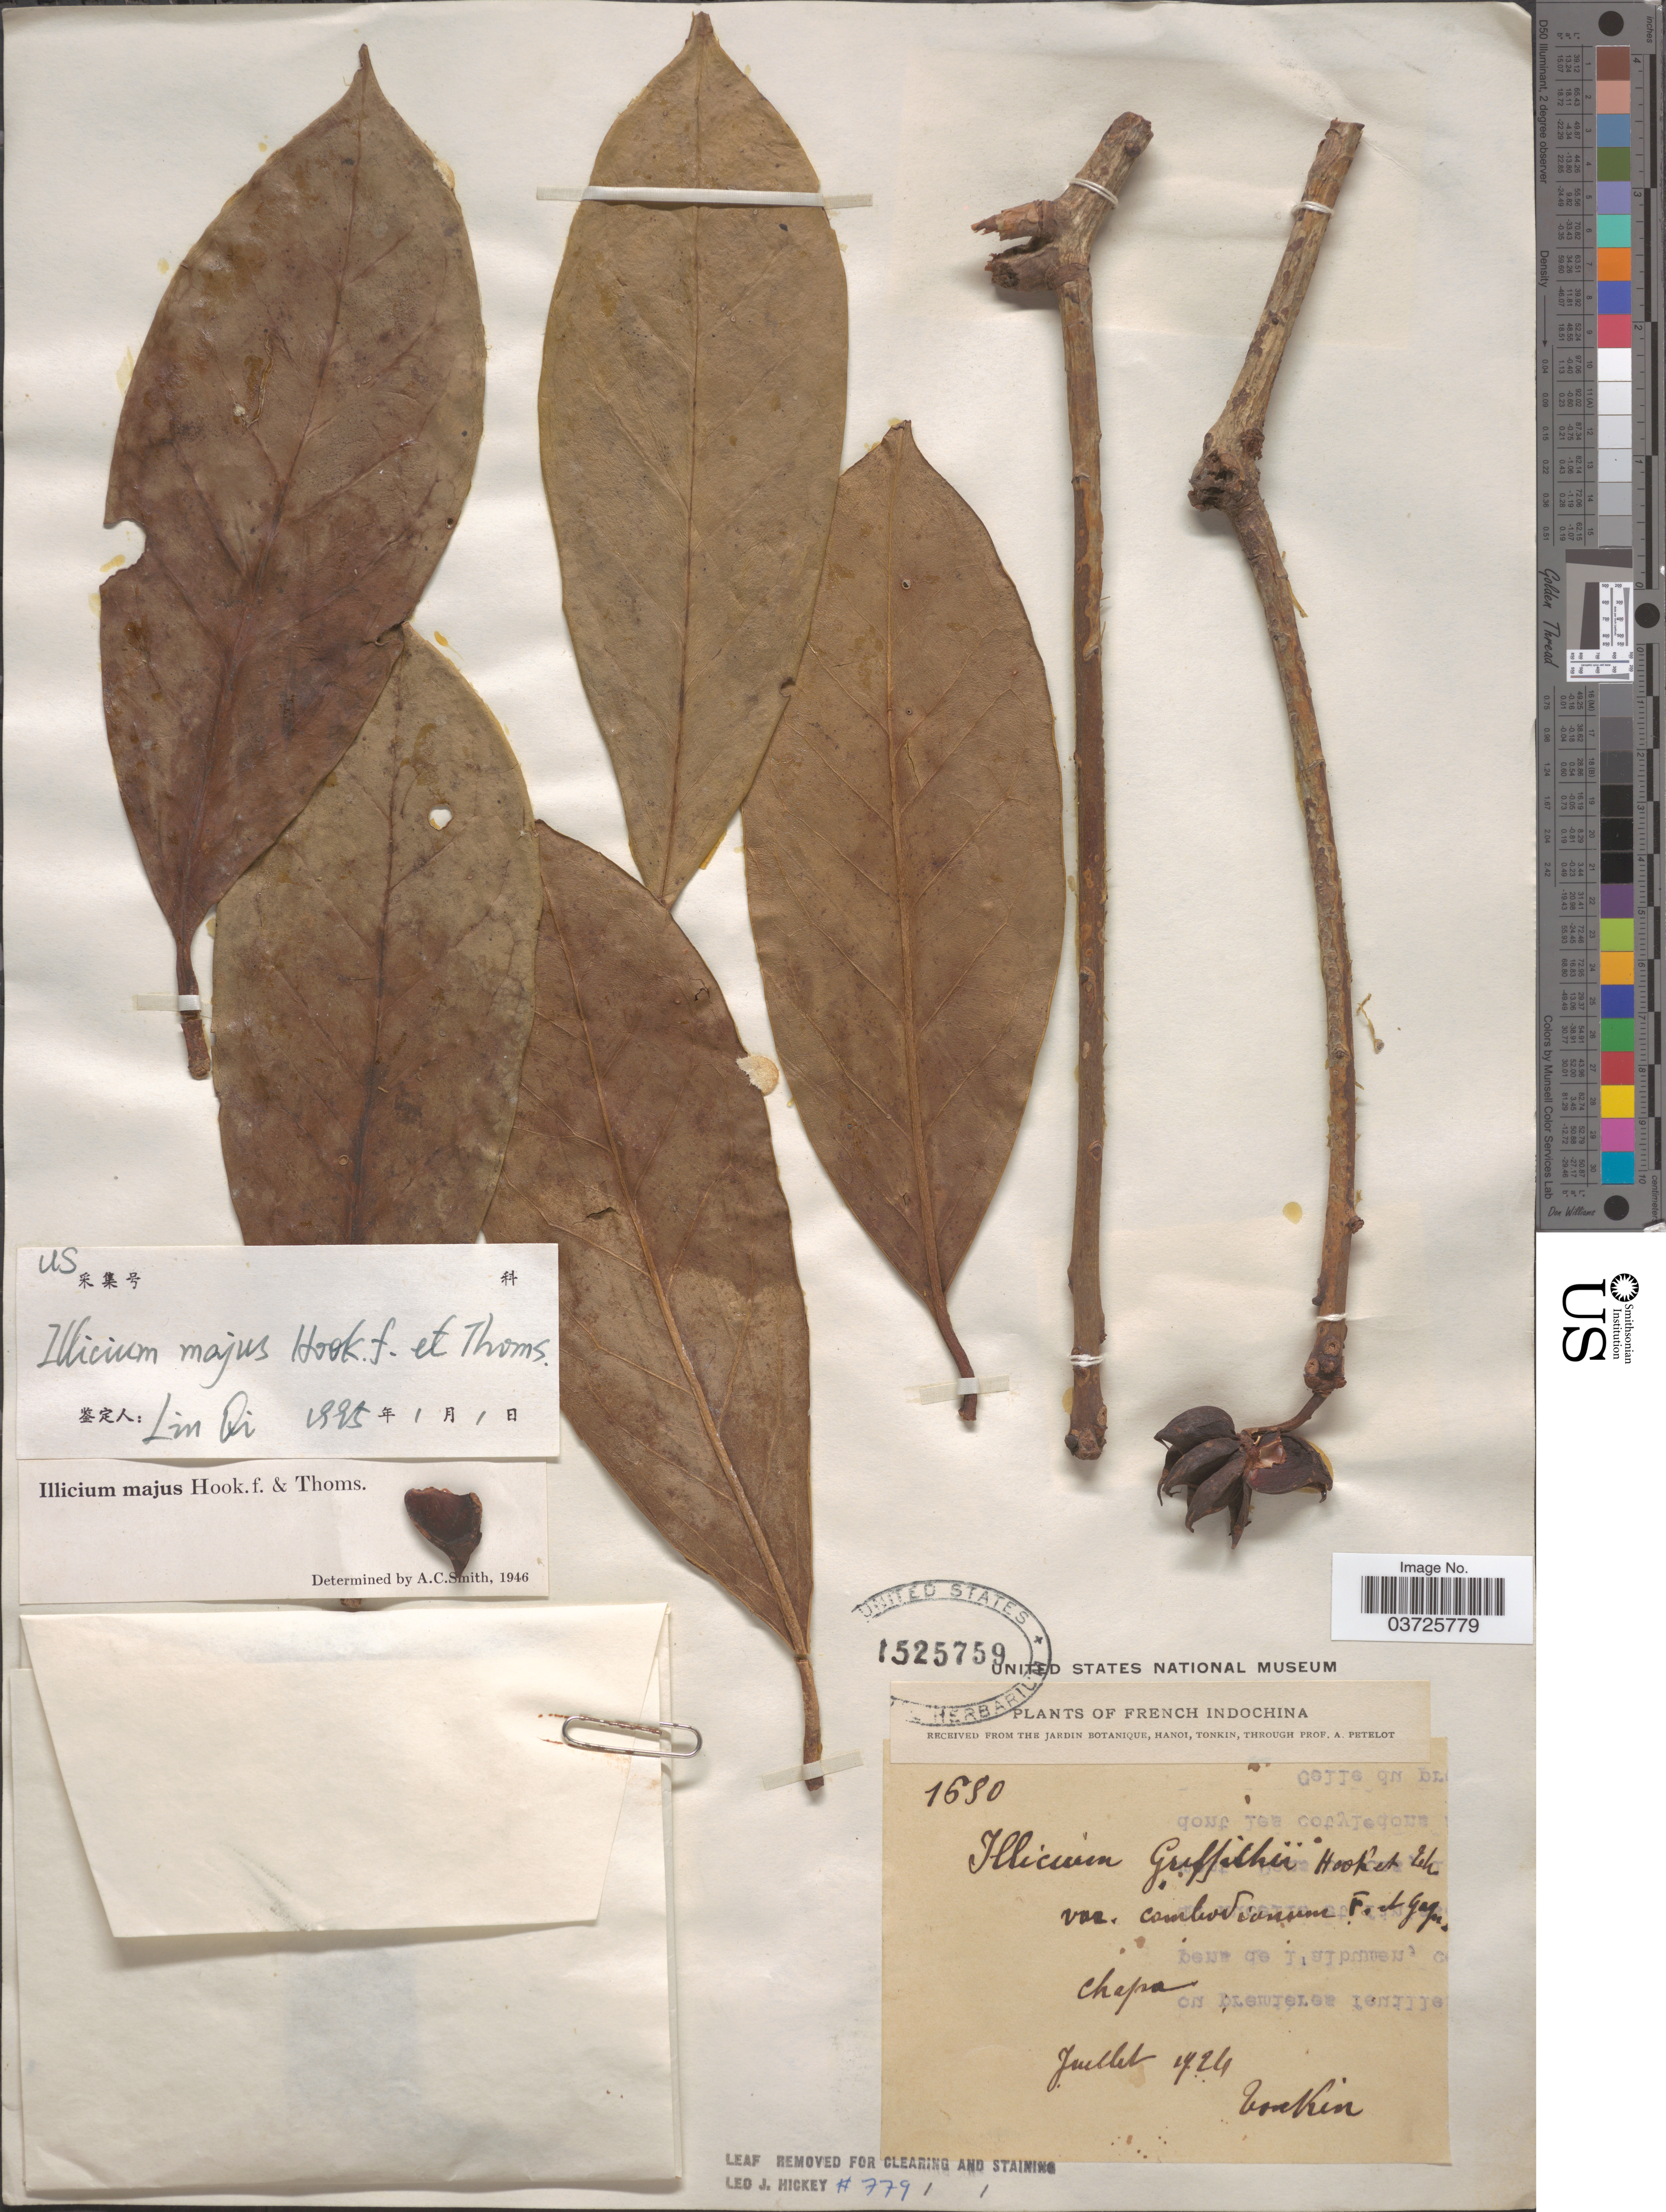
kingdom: Plantae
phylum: Tracheophyta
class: Magnoliopsida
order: Austrobaileyales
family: Schisandraceae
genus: Illicium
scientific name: Illicium majus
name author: Hook. f. & Thomson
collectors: P. A. Pételot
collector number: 1680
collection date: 1924-07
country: Vietnam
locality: French Indochina. Chapa.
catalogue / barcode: US 1525759